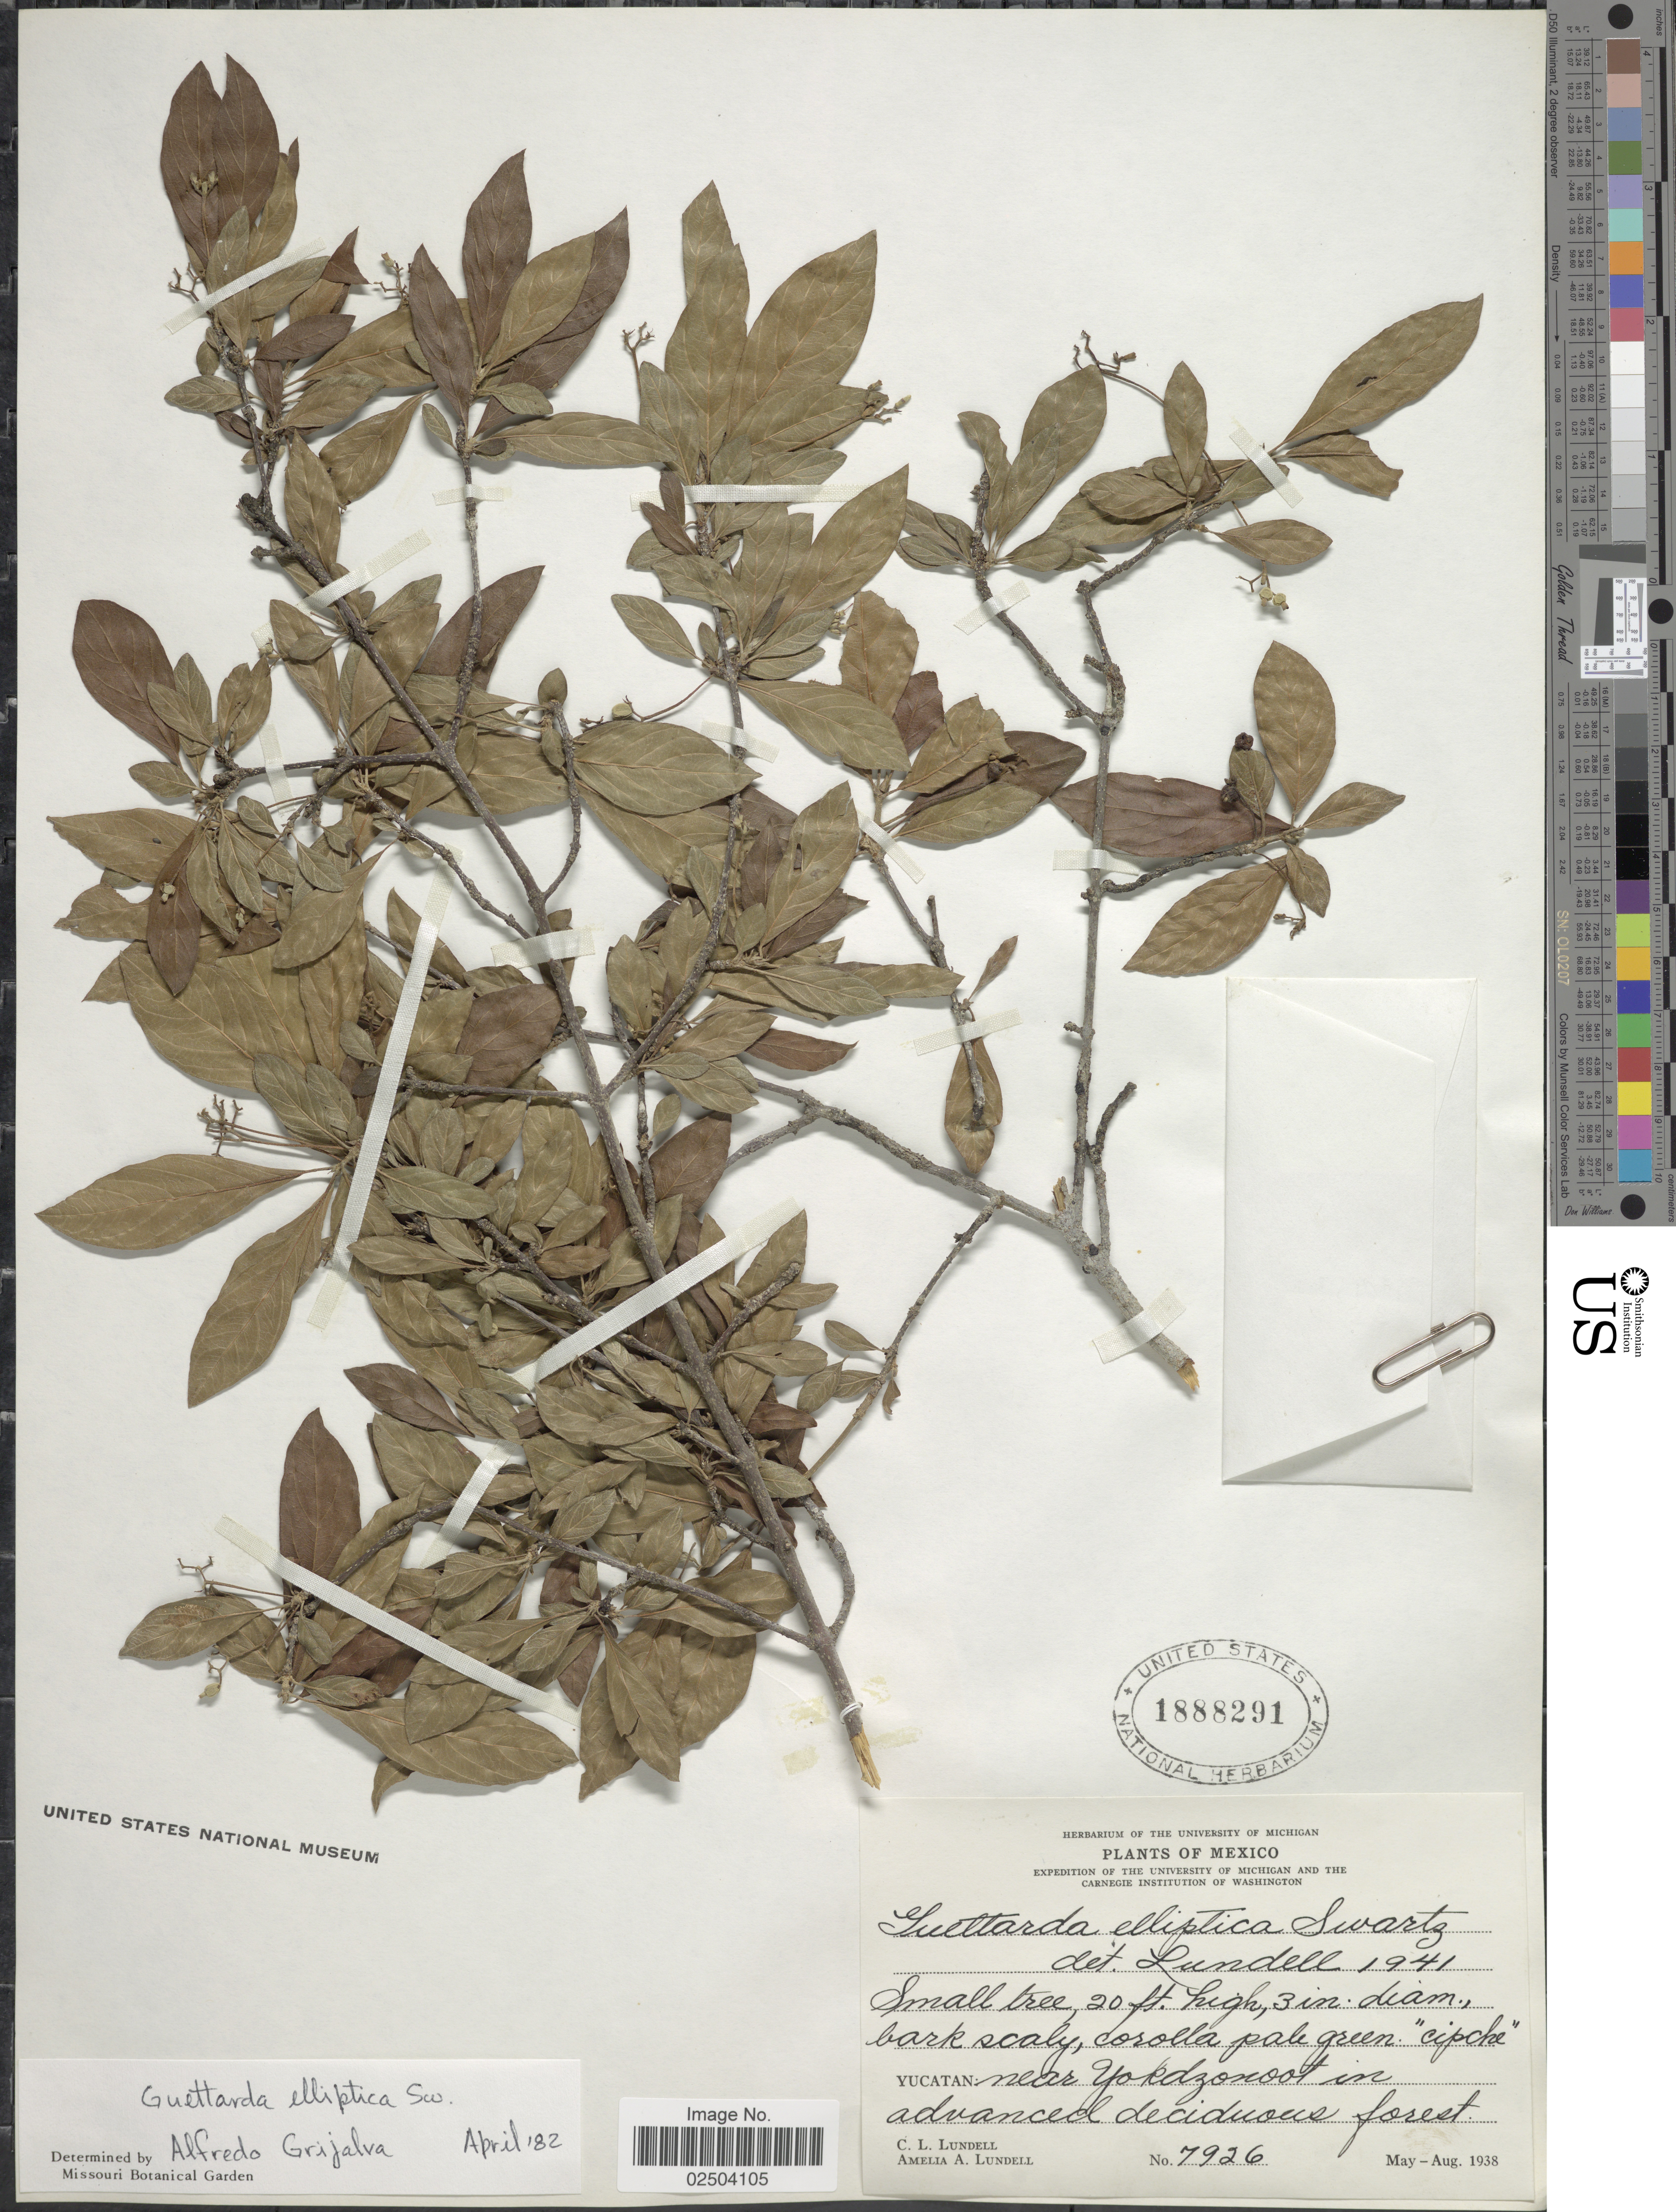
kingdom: Plantae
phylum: Tracheophyta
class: Magnoliopsida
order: Gentianales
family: Rubiaceae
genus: Guettarda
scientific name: Guettarda elliptica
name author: Sw.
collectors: C. L. Lundell & A. A. Lundell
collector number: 7926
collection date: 1938-05/1938-08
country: Mexico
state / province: Yucatán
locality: Near Yokdzonoot in advanced deciduous forest.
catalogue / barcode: US 1888291